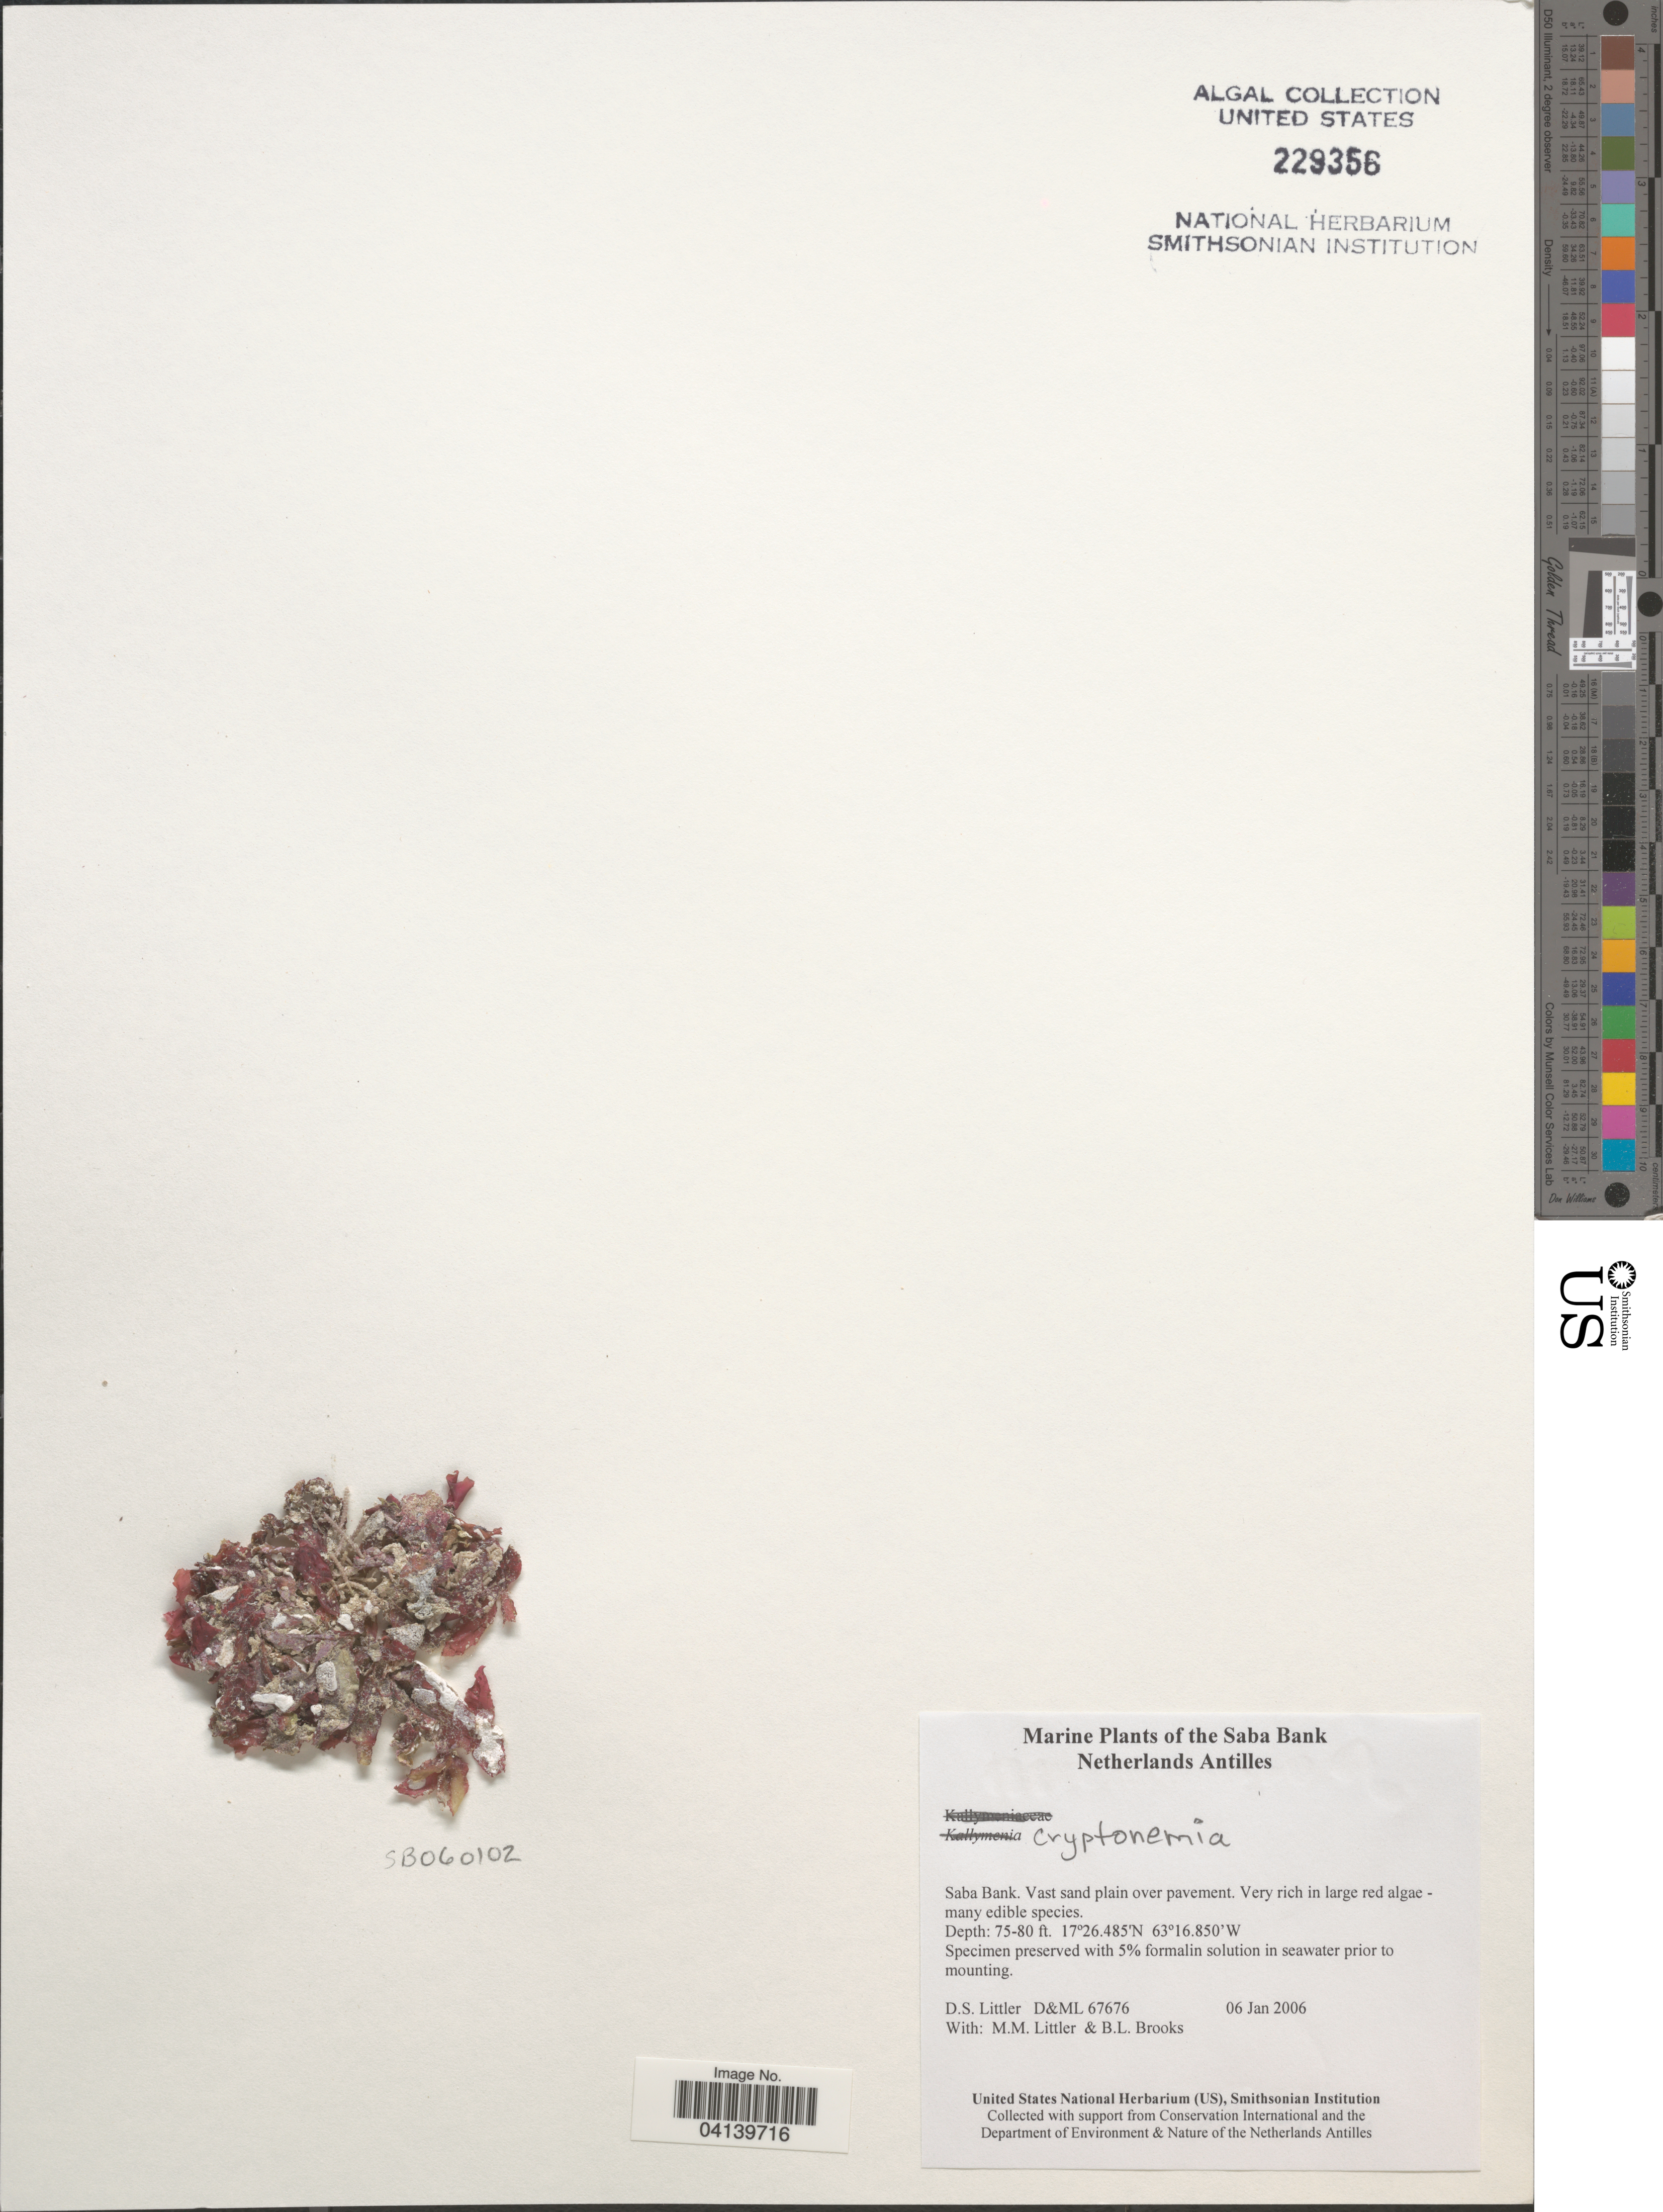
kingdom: Plantae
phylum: Rhodophyta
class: Florideophyceae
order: Halymeniales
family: Halymeniaceae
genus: Cryptonemia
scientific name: Cryptonemia sp.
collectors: D. S. Littler & B. Brooks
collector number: D&ML 67676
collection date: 2006-01-06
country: Netherlands Antilles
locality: The Saba Bank.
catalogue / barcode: US 229356